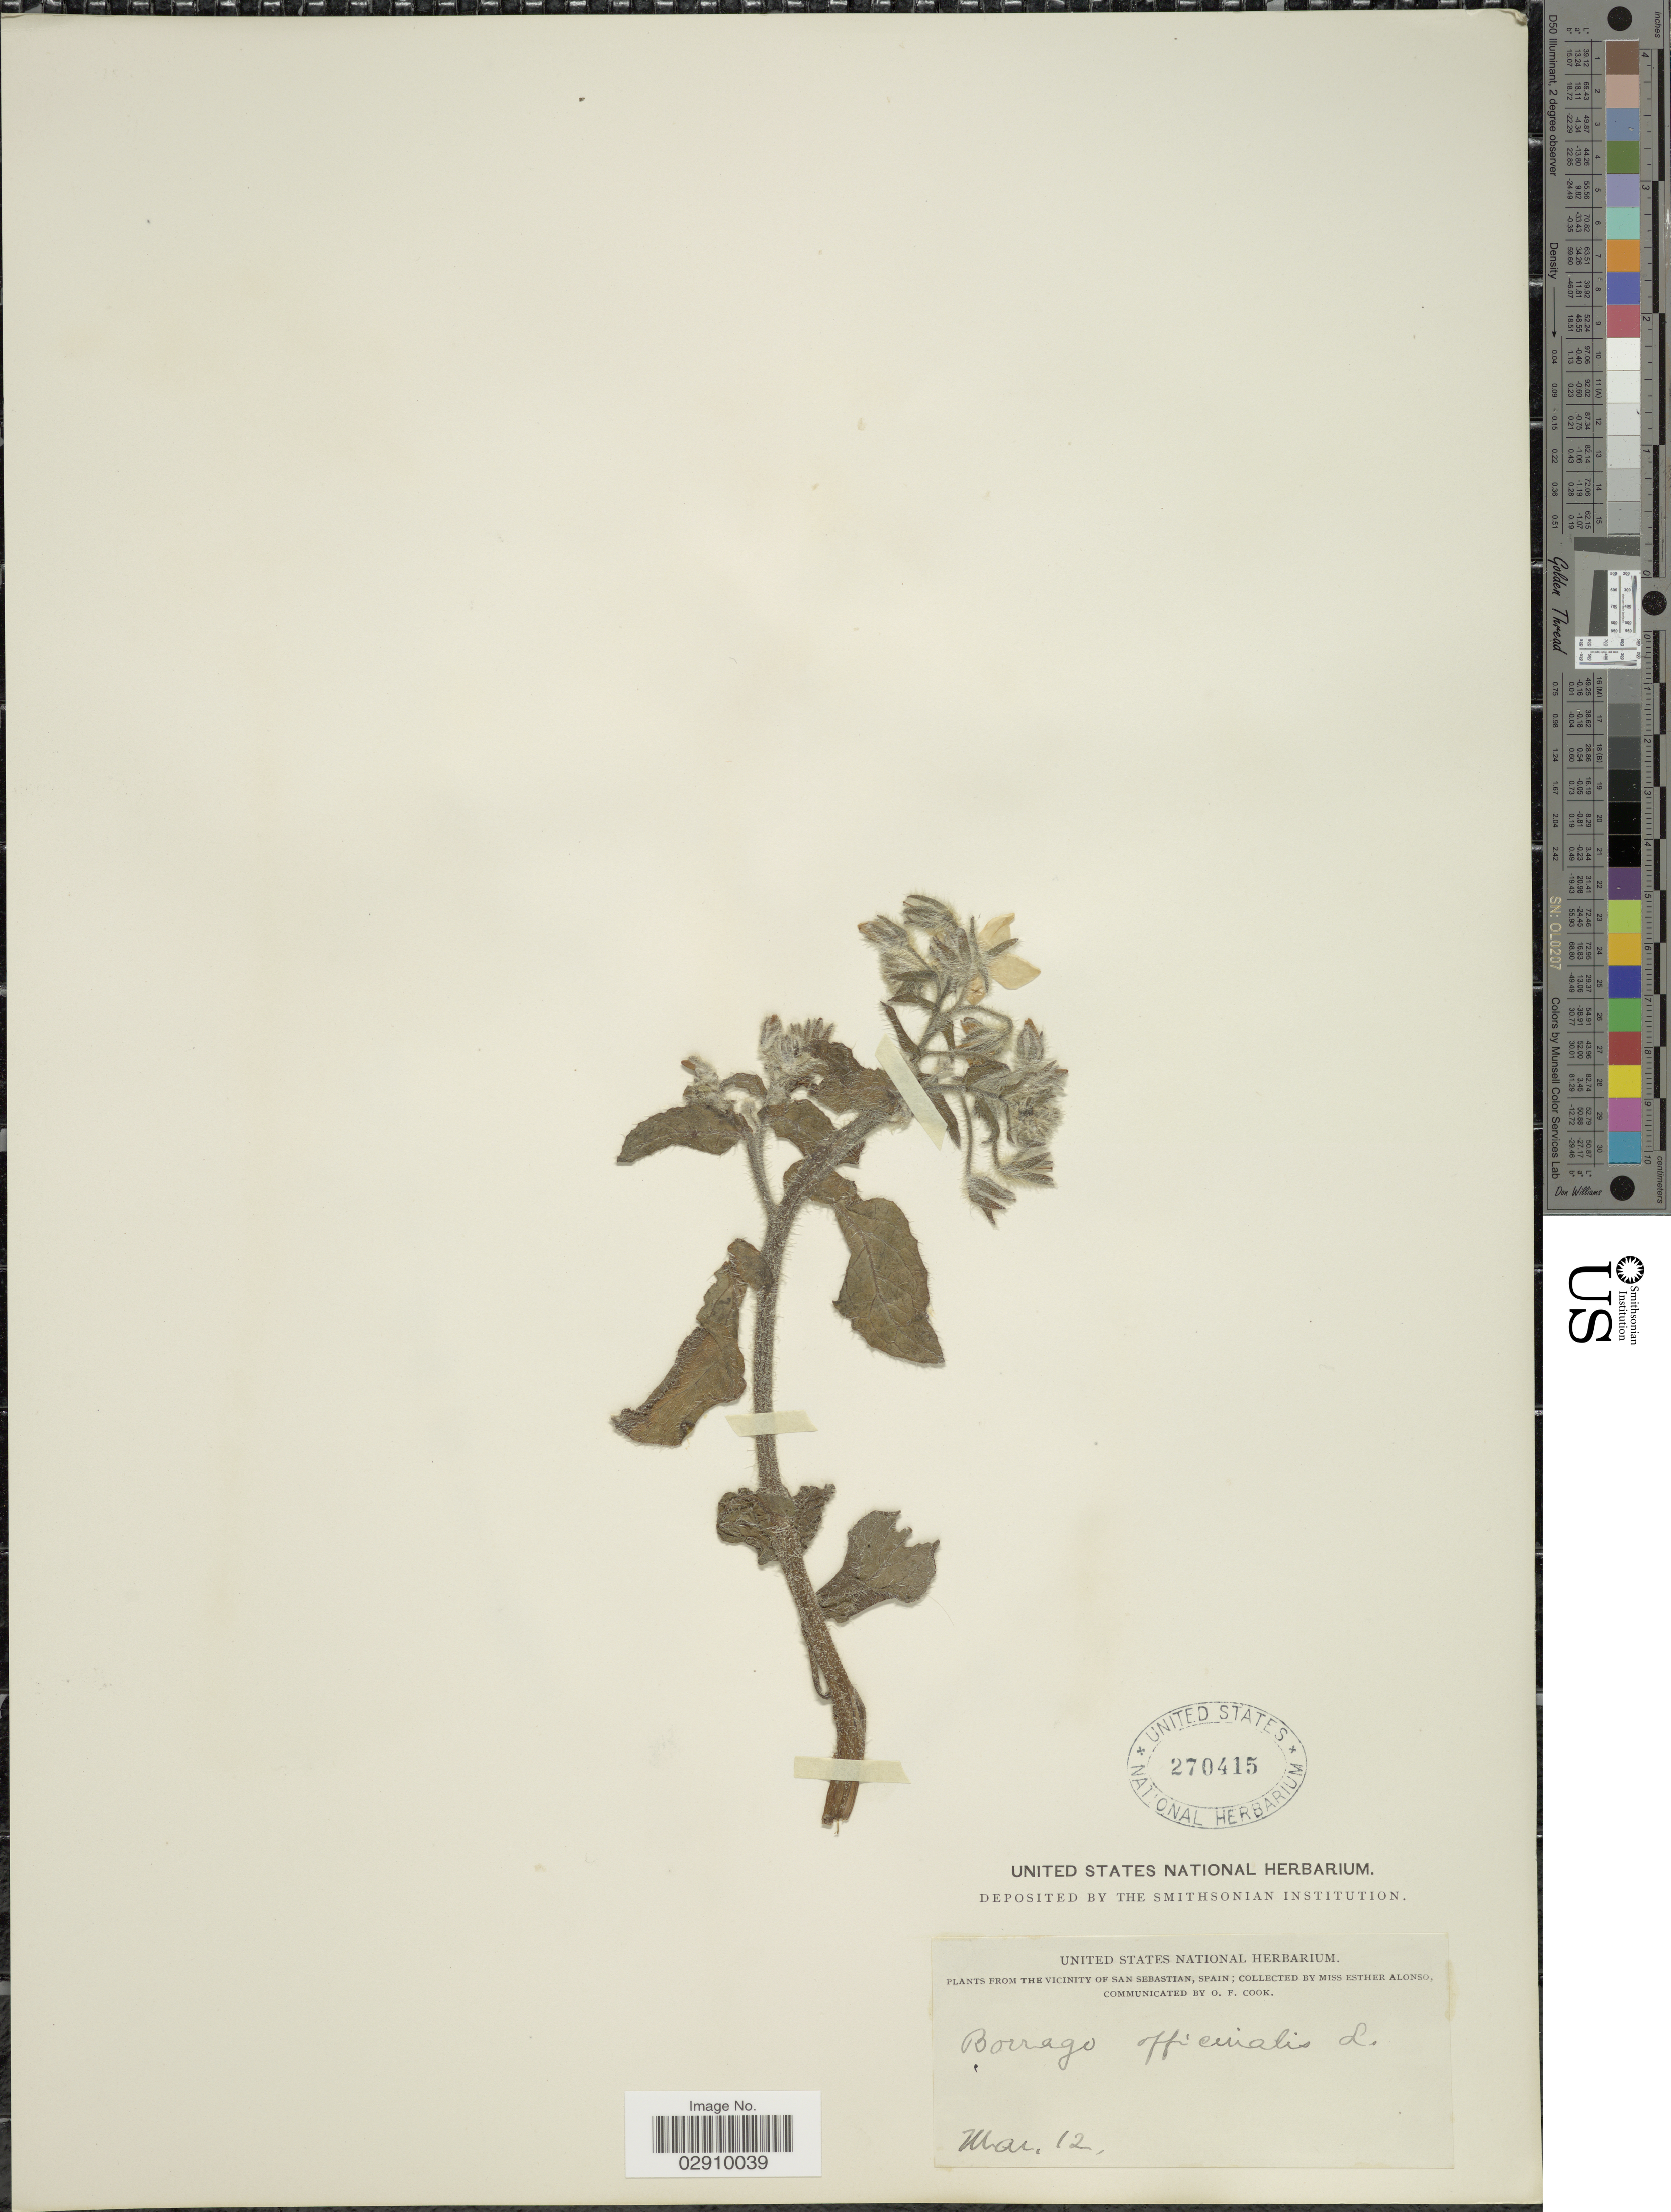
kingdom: Plantae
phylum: Tracheophyta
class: Magnoliopsida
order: Boraginales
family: Boraginaceae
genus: Borago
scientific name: Borago officinalis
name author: L.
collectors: E. Alonso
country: Spain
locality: From the vicinity of San Sebastian.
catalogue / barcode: US 270415